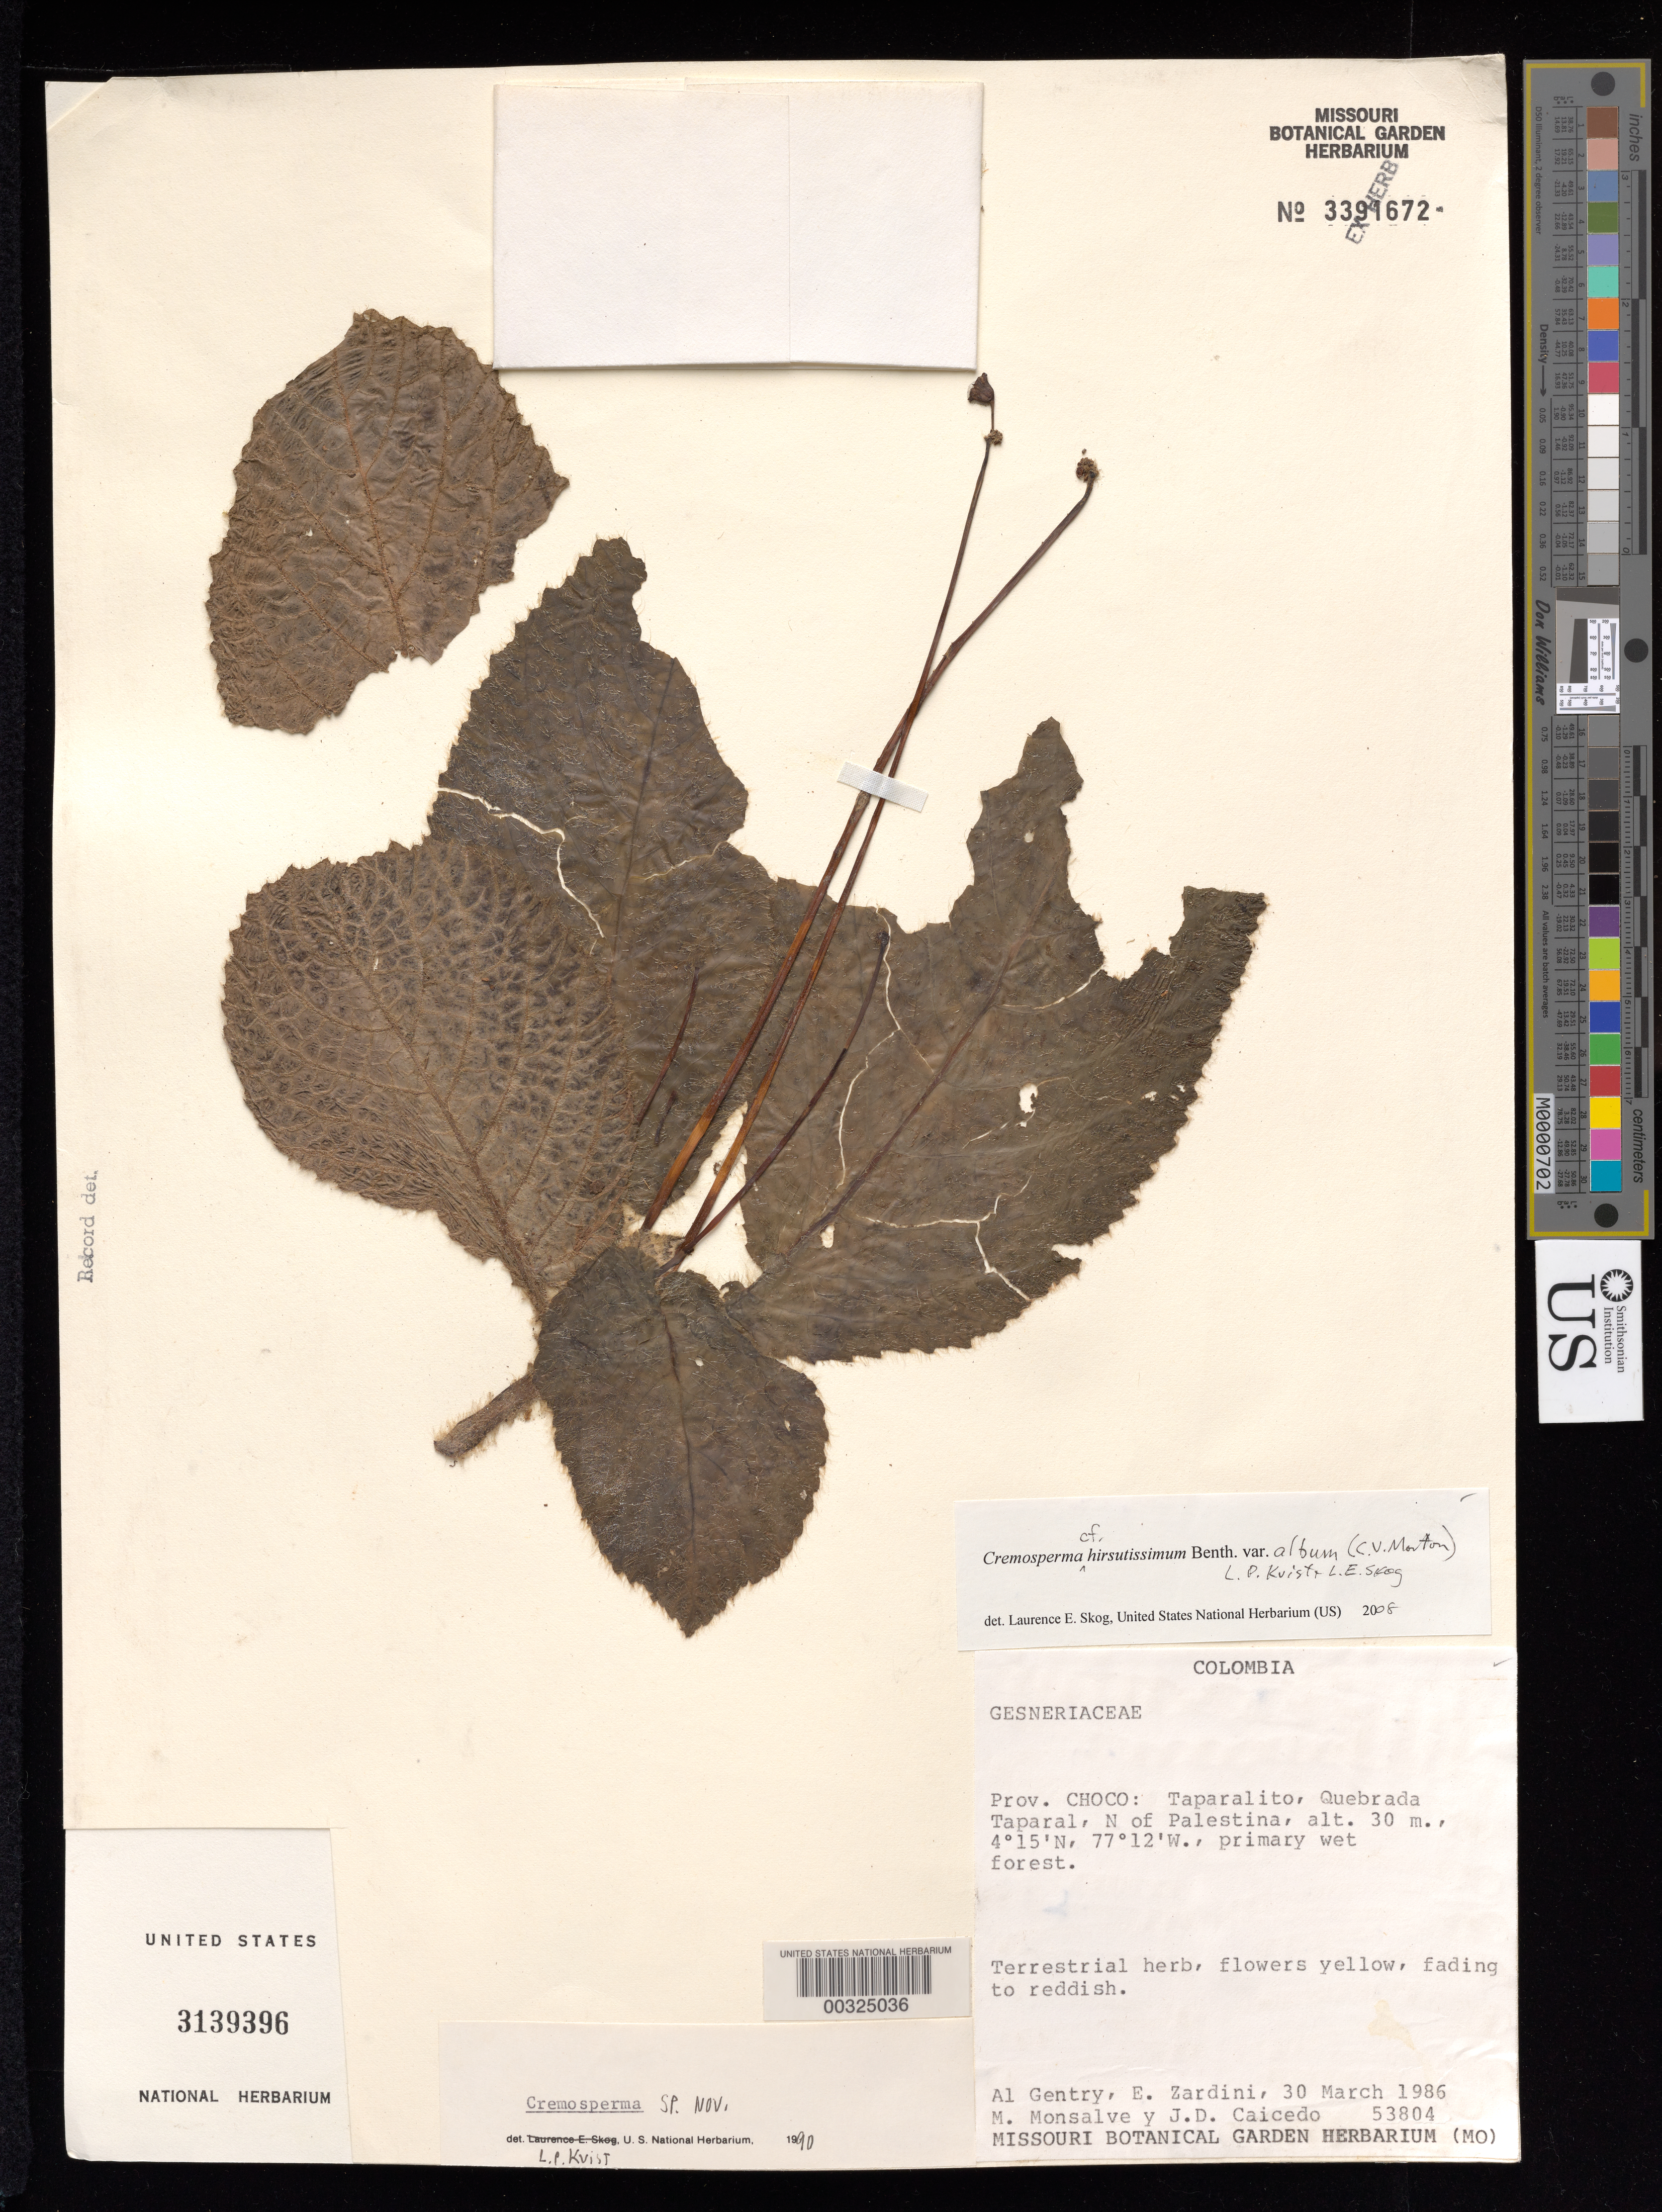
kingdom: Plantae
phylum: Tracheophyta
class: Magnoliopsida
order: Lamiales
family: Gesneriaceae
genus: Cremosperma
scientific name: Cremosperma sp.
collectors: A. H. Gentry, E. M. Zardini, M. Monsalve & J. Caicedo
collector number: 53804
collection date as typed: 30 Mar 1986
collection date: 1986-03-30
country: Colombia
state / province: Chocó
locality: Taparalito, Quebrada Taparal, N of Palestina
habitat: Primary wet forest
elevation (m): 30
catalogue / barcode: US 3139396